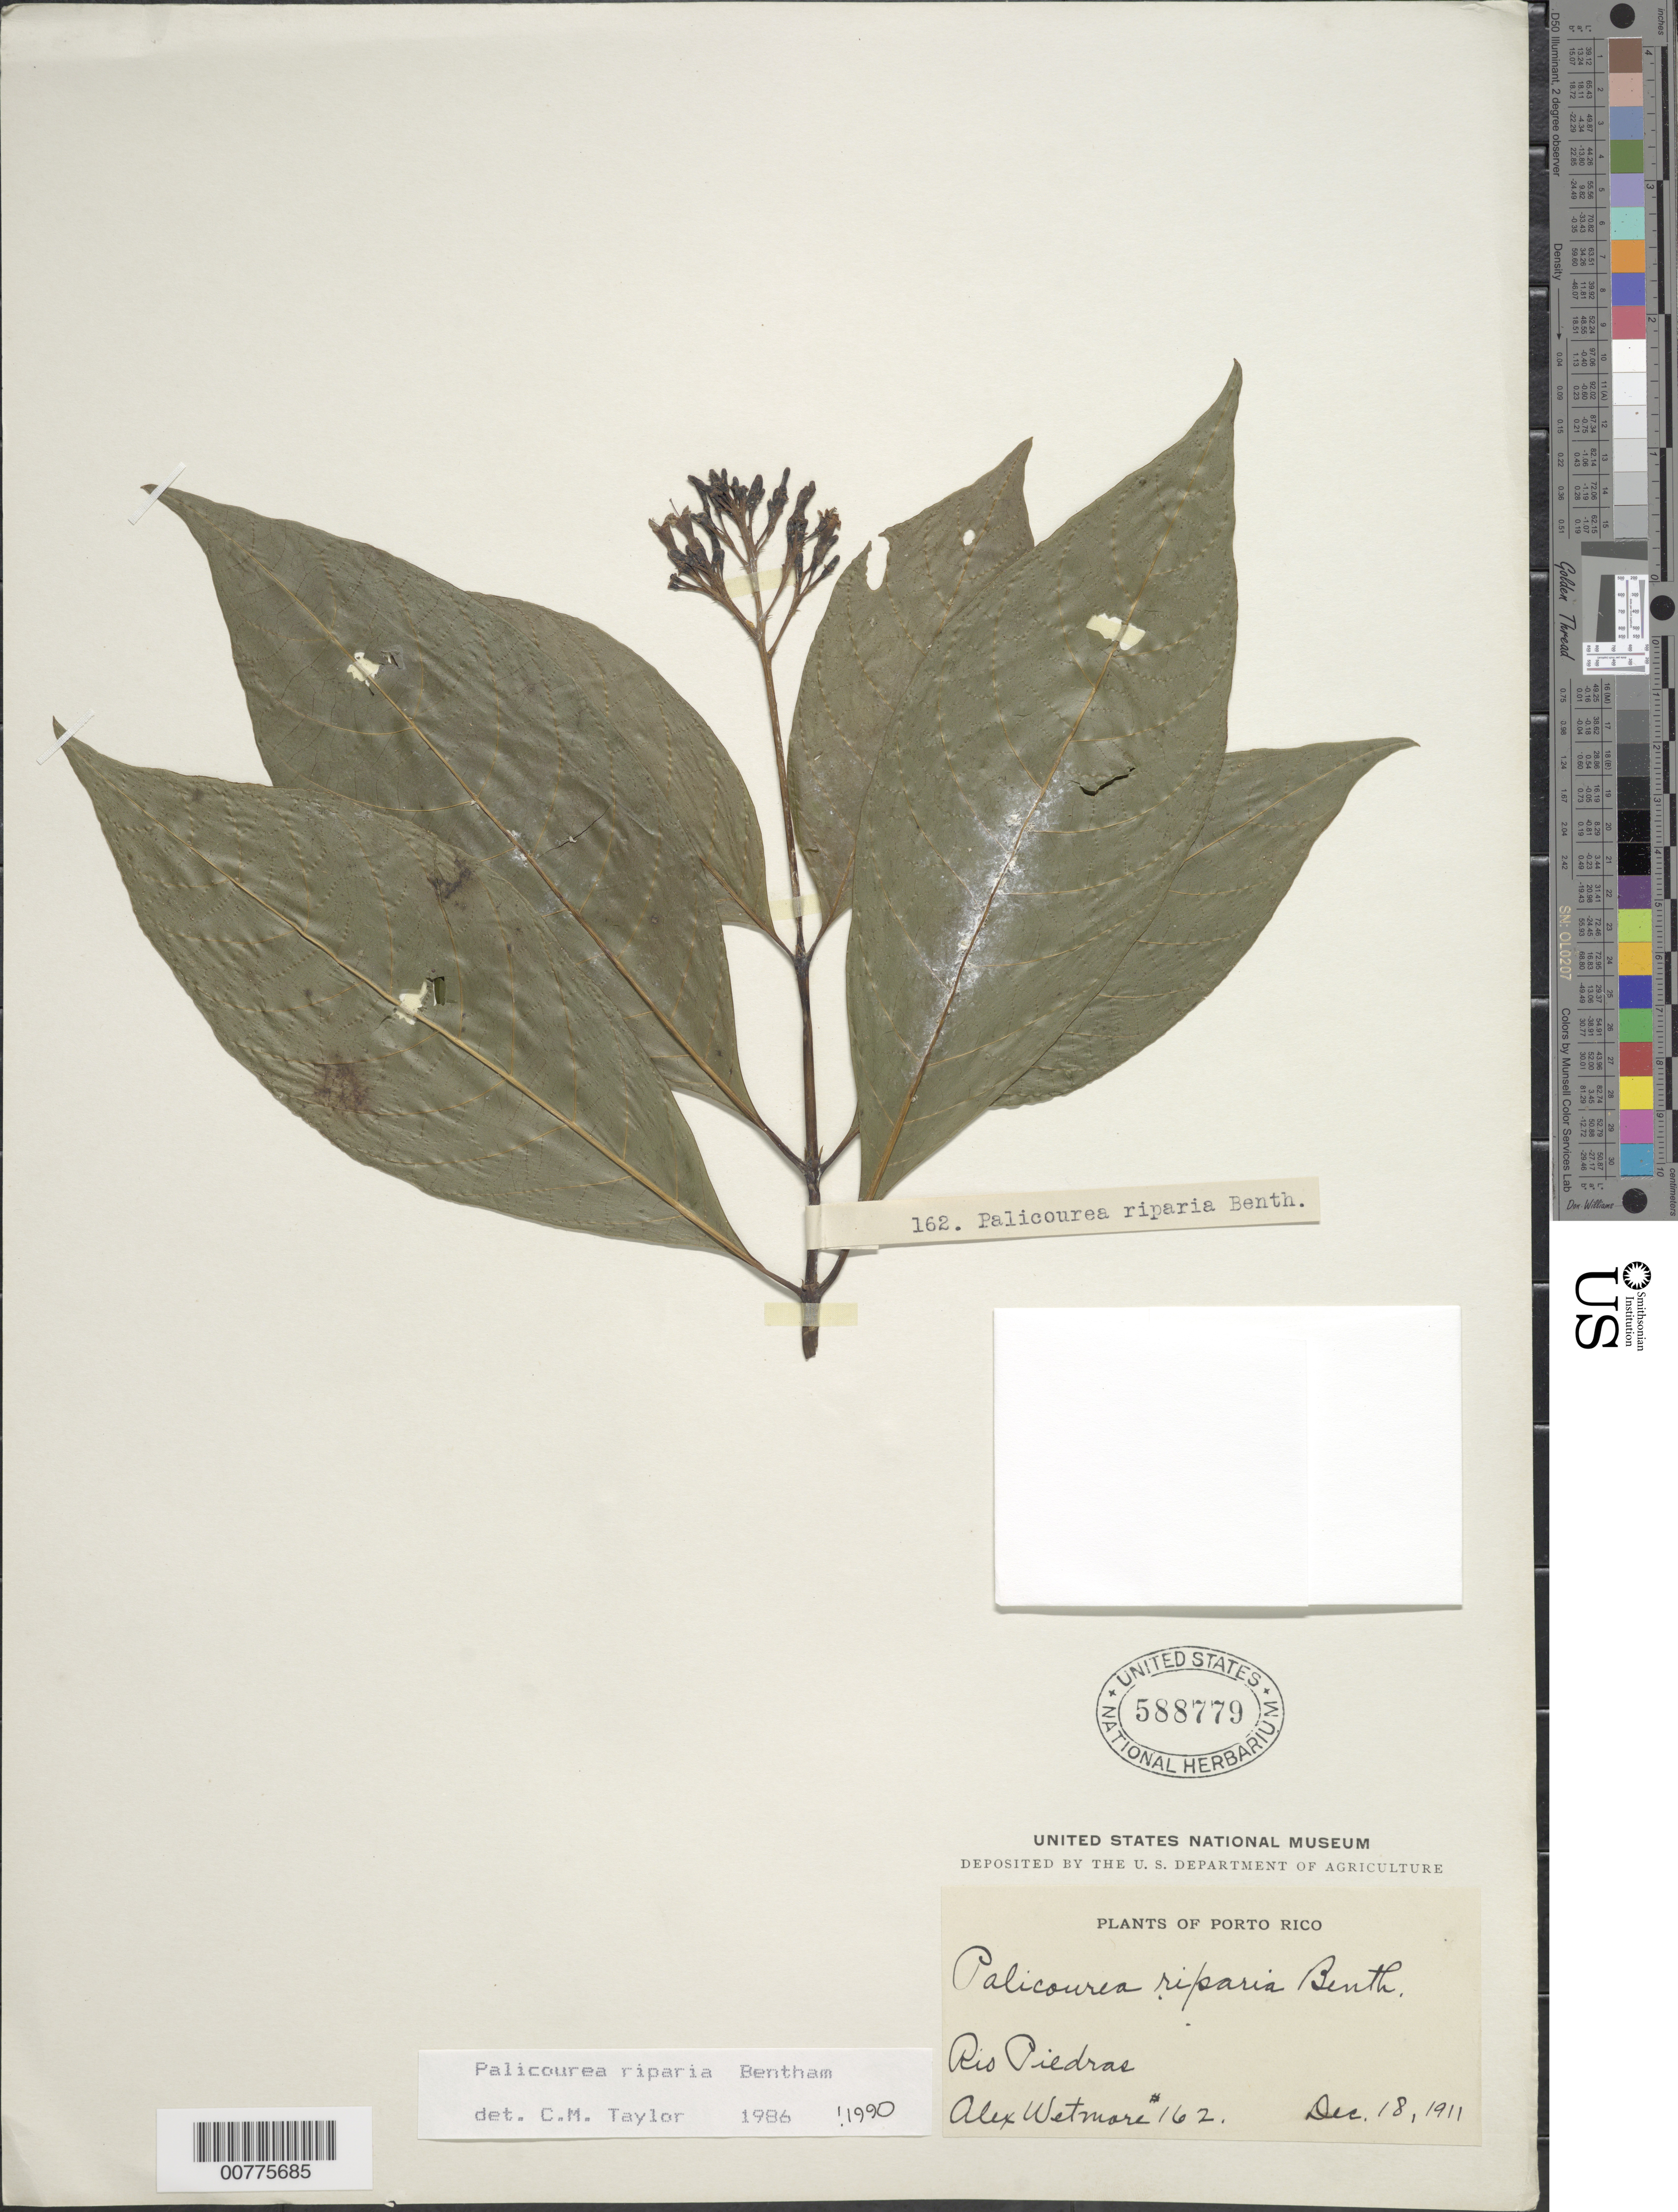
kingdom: Plantae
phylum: Tracheophyta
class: Magnoliopsida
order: Gentianales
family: Rubiaceae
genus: Palicourea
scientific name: Palicourea croceoides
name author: Desv. ex Ham.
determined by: Taylor, Charlotte M.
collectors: A. Wetmore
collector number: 162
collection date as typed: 18 Dec 1911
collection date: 1911-12-18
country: Puerto Rico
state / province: San Juan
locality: Río Piedras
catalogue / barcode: US 588779